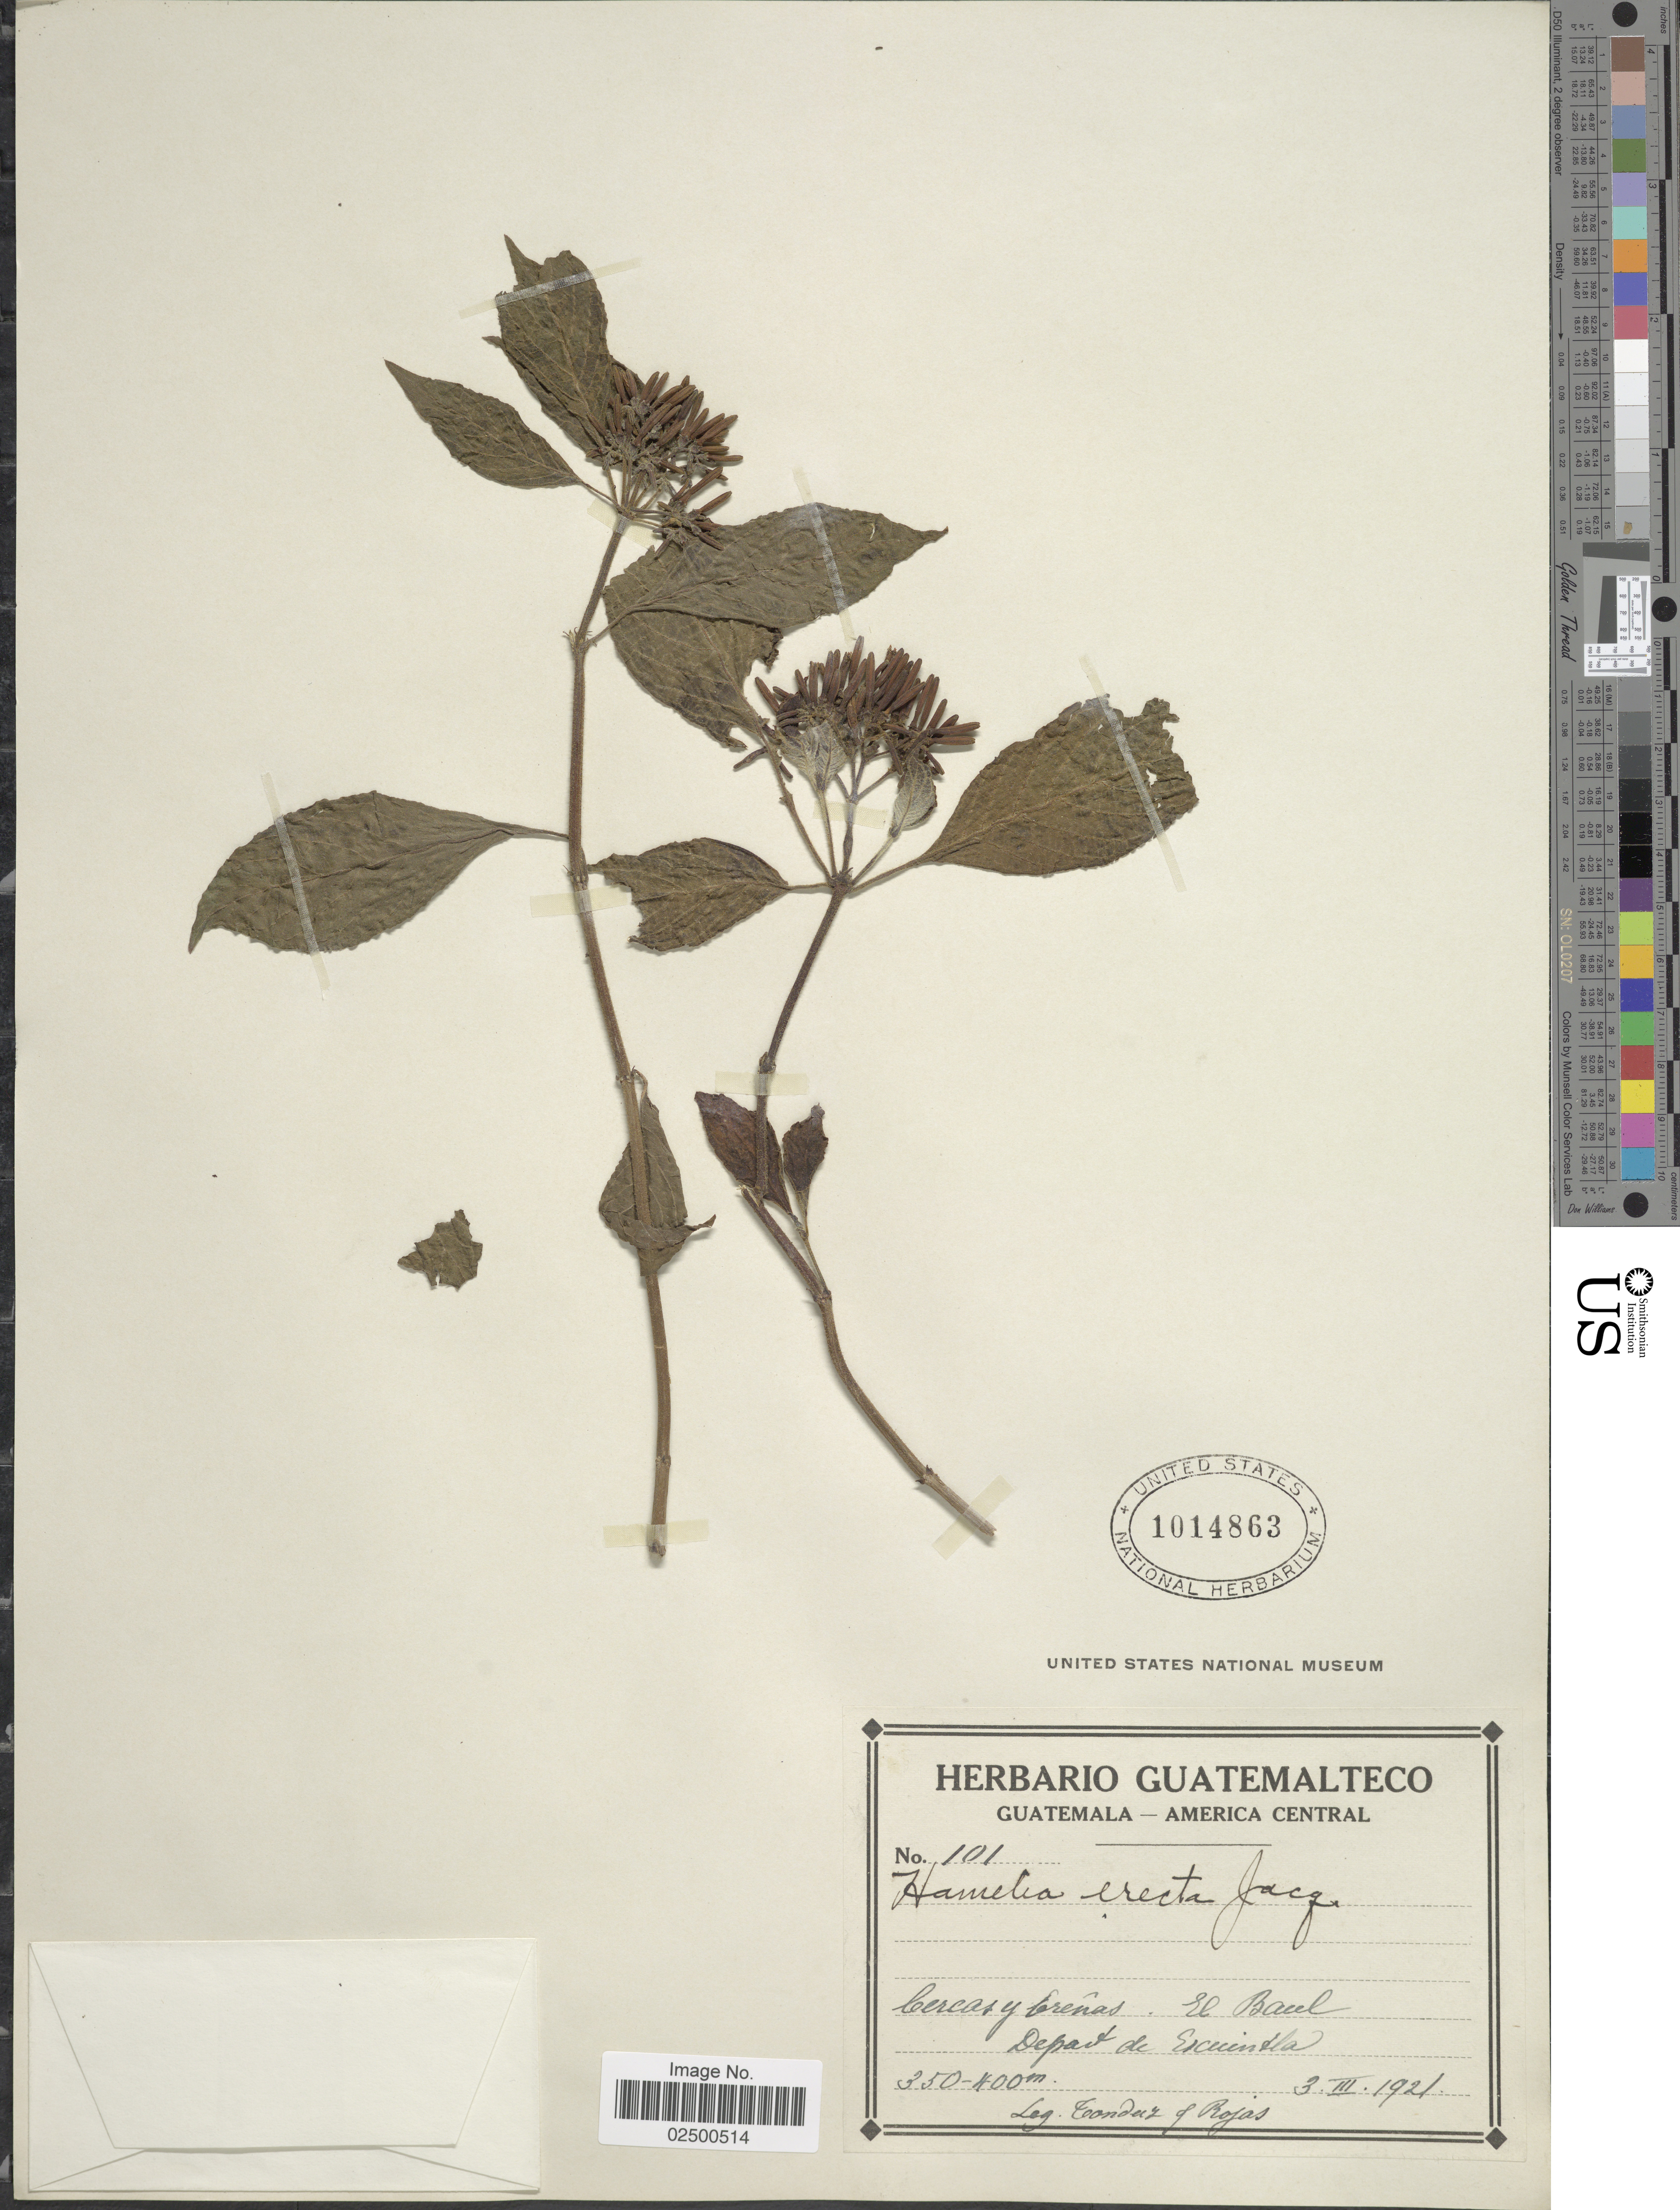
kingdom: Plantae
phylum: Tracheophyta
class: Magnoliopsida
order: Gentianales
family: Rubiaceae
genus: Hamelia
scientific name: Hamelia erecta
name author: Jacq.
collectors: A. Tonduz & Rojas, --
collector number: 101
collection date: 1921-03-03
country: Guatemala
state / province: Escuintla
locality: Cercas y brenas, El Baul, Depart. de Escuintla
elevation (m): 350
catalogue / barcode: US 1014863